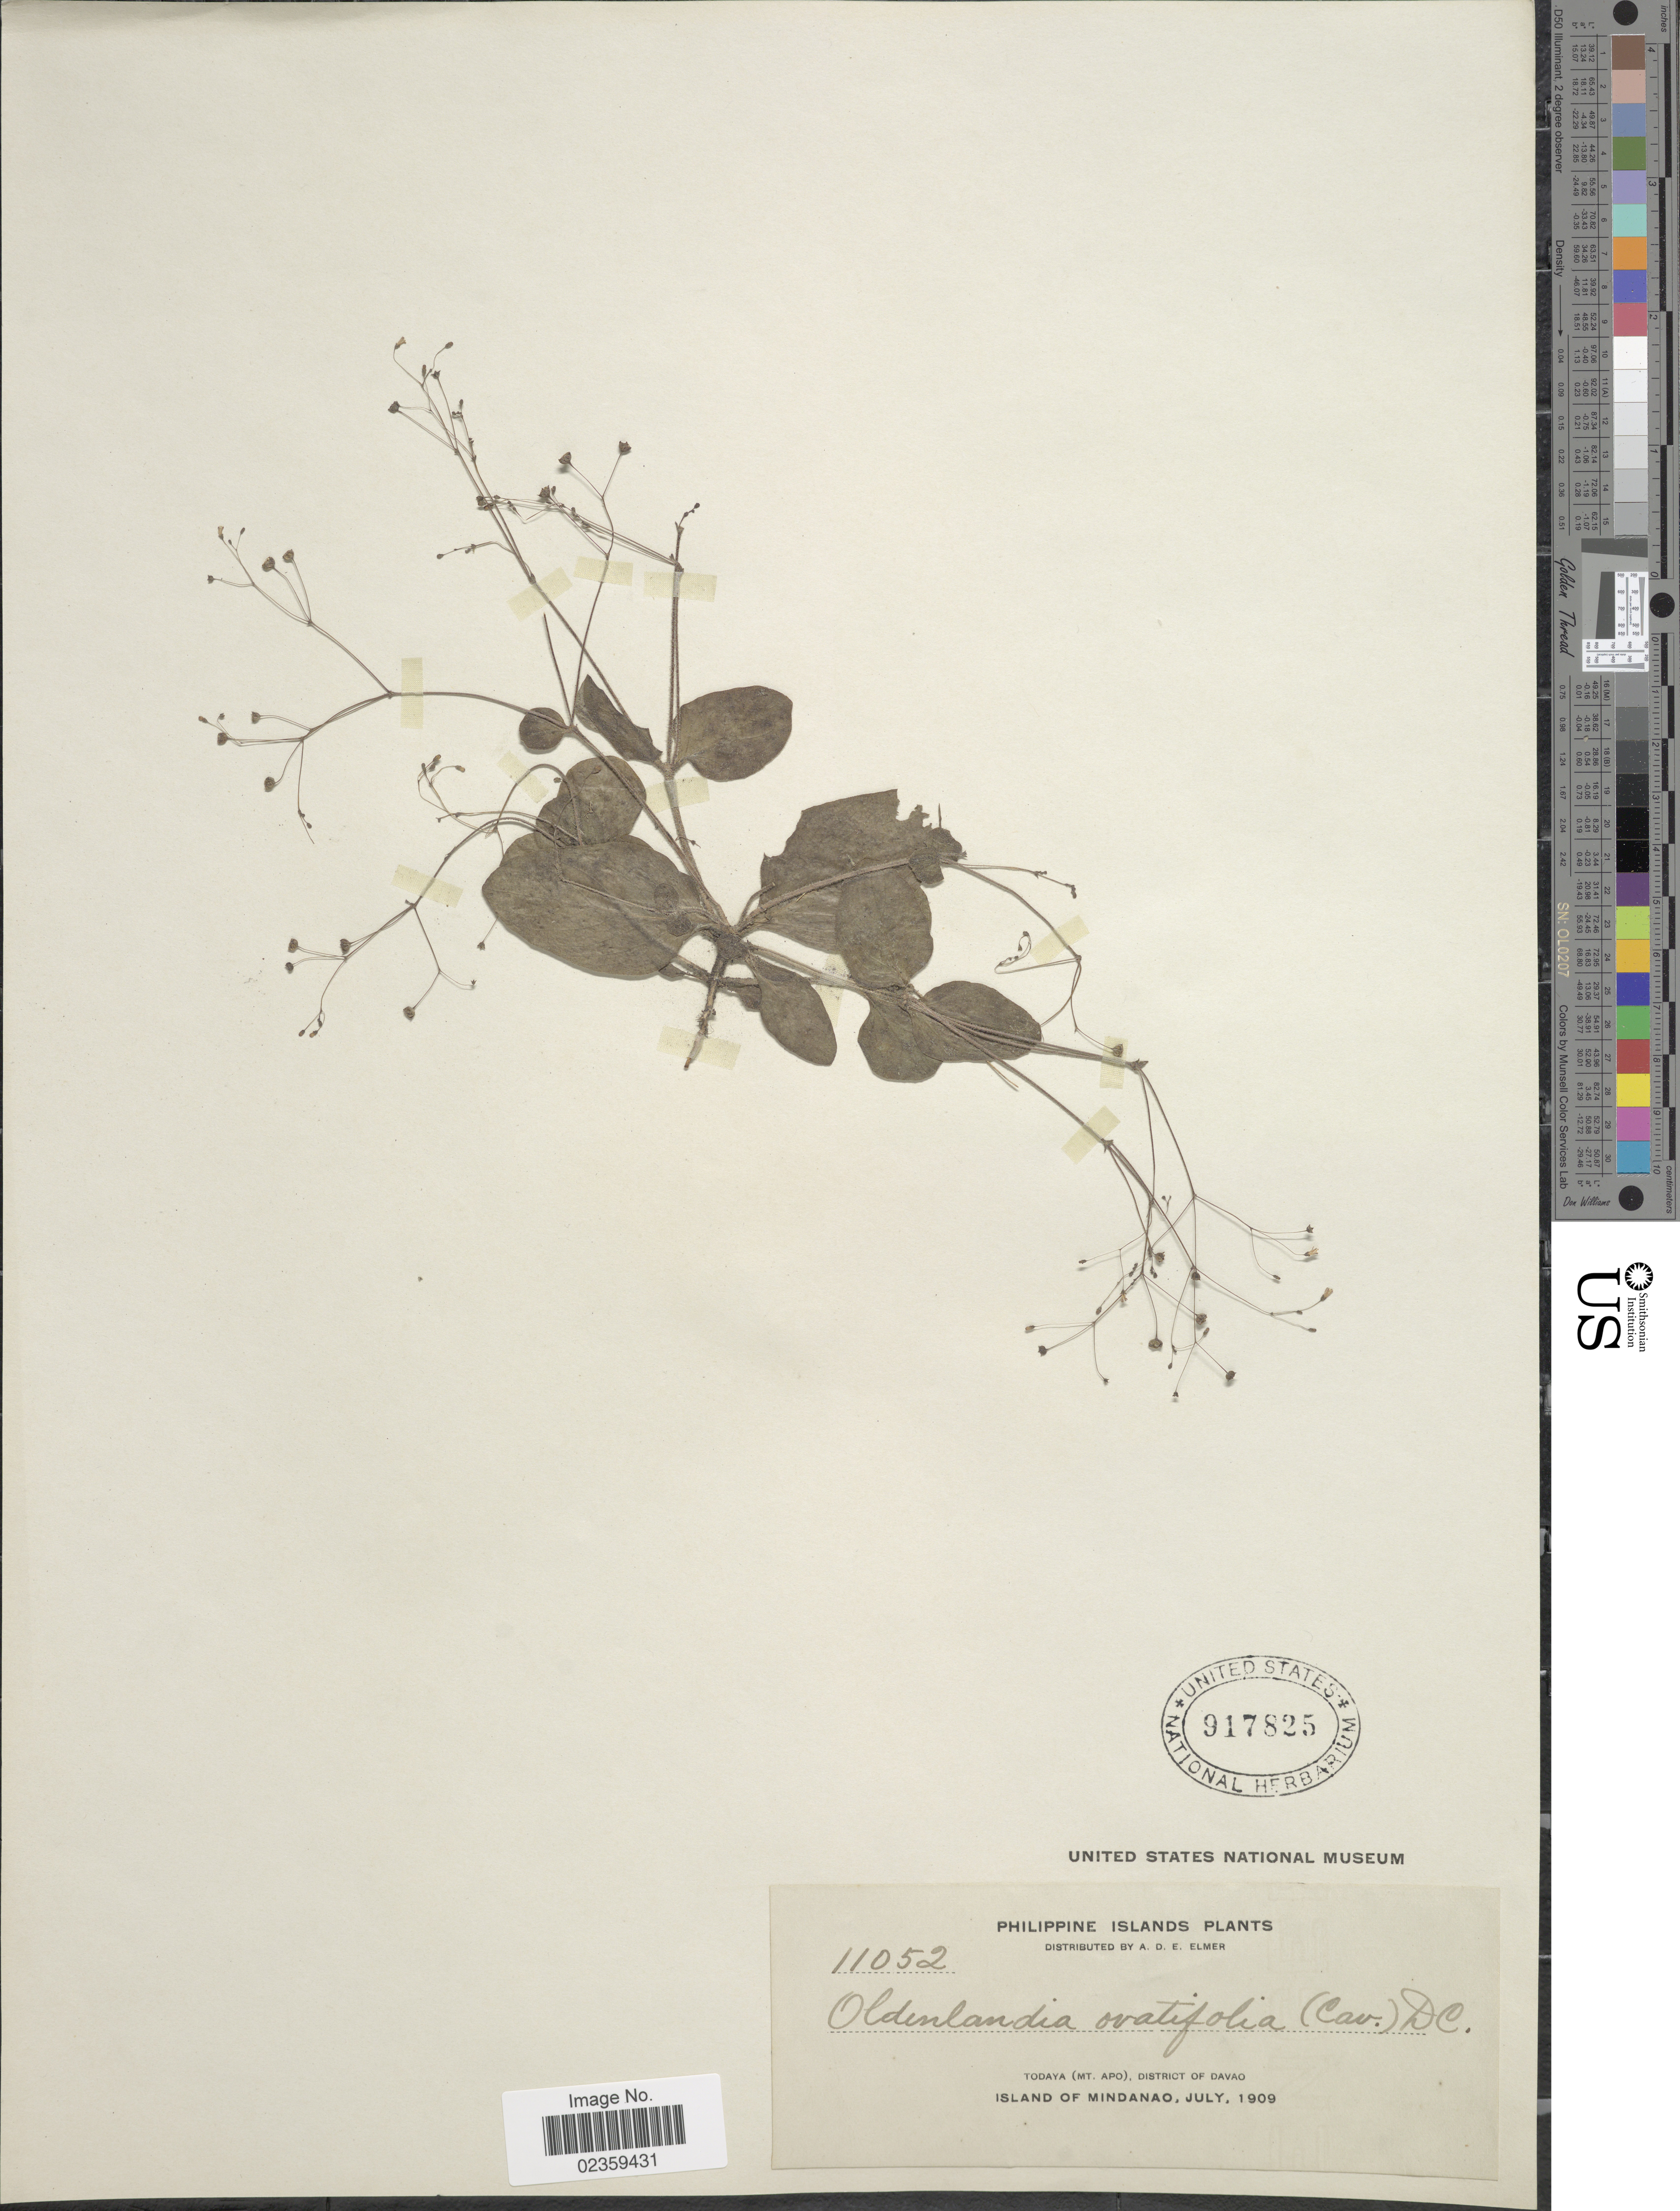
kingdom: Plantae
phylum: Tracheophyta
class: Magnoliopsida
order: Gentianales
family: Rubiaceae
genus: Oldenlandia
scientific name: Oldenlandia ovatifolia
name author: (Cav.) DC.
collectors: A. D. E. Elmer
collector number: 11052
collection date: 1909-07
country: Philippines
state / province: Davao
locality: Philippine Islands. Todaya (Mt. Apo), District of Davao. Island of Mindanao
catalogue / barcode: US 917825